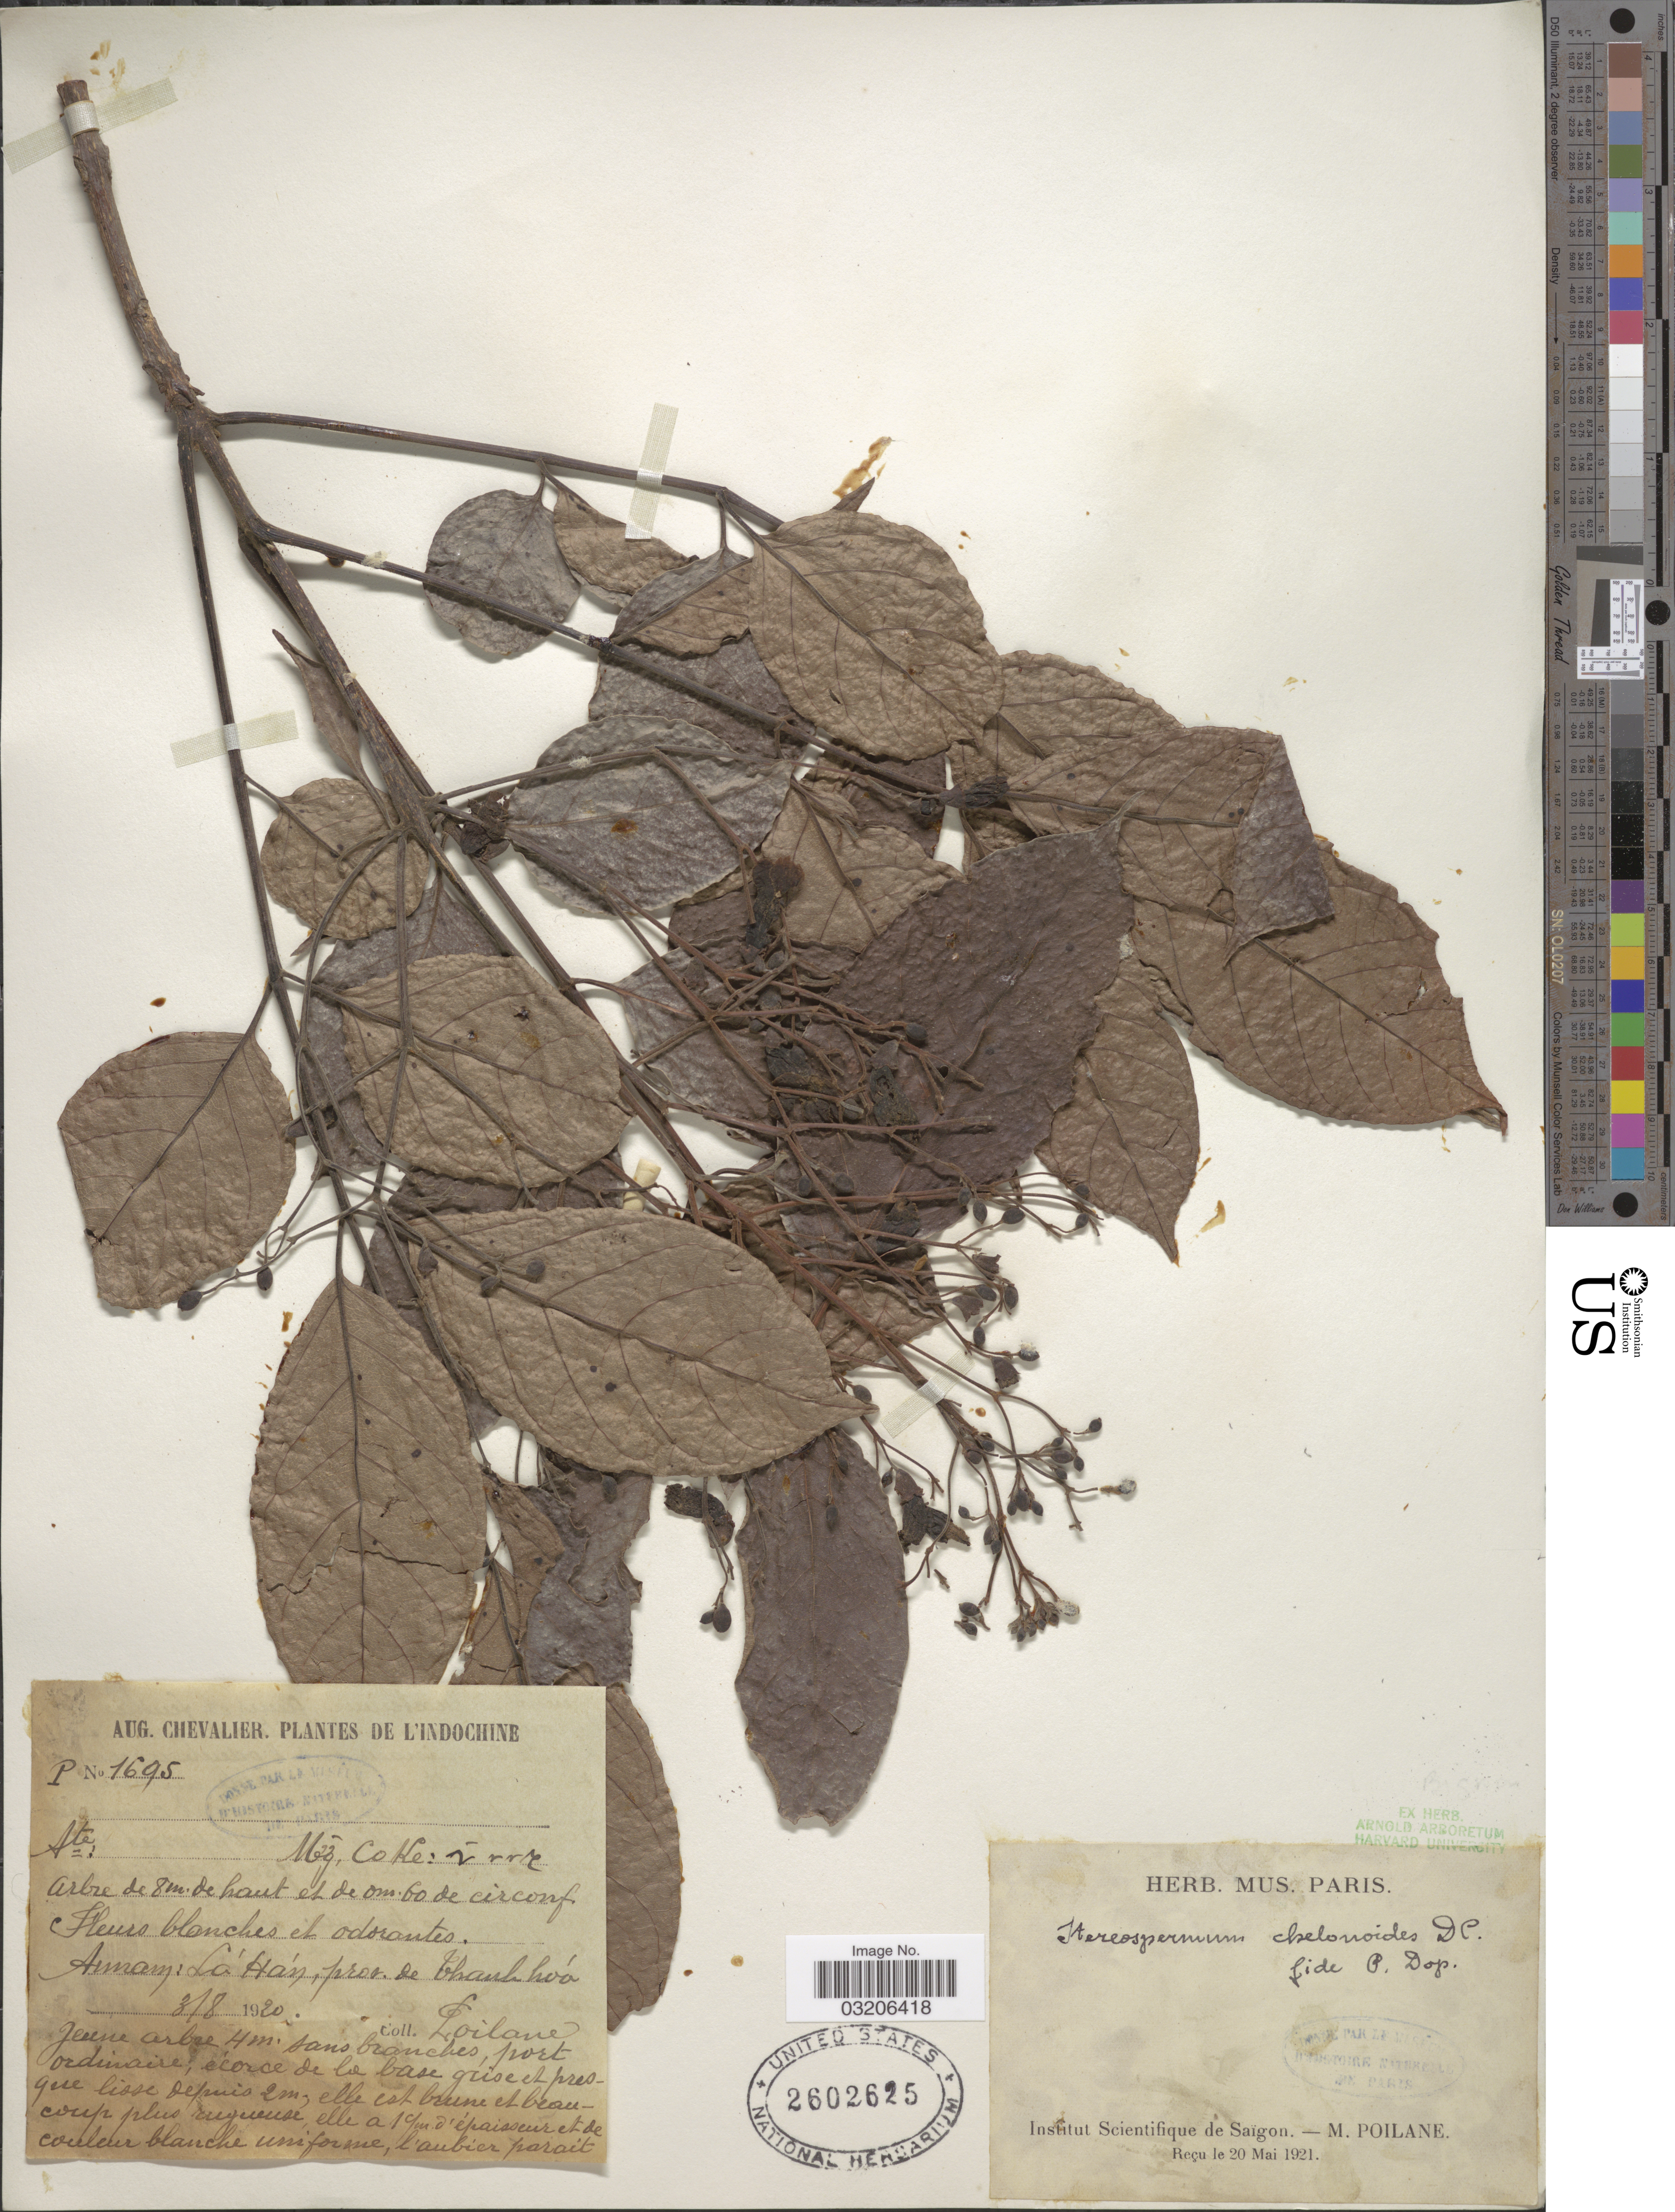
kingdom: Plantae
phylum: Tracheophyta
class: Magnoliopsida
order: Lamiales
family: Bignoniaceae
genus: Stereospermum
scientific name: Stereospermum chelonoides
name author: DC.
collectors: M. Poilane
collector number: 1695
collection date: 1920-08-03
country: Vietnam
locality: Indochine. Annam: Lá Hán, prov. de Thanh hoá.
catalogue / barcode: US 2602625